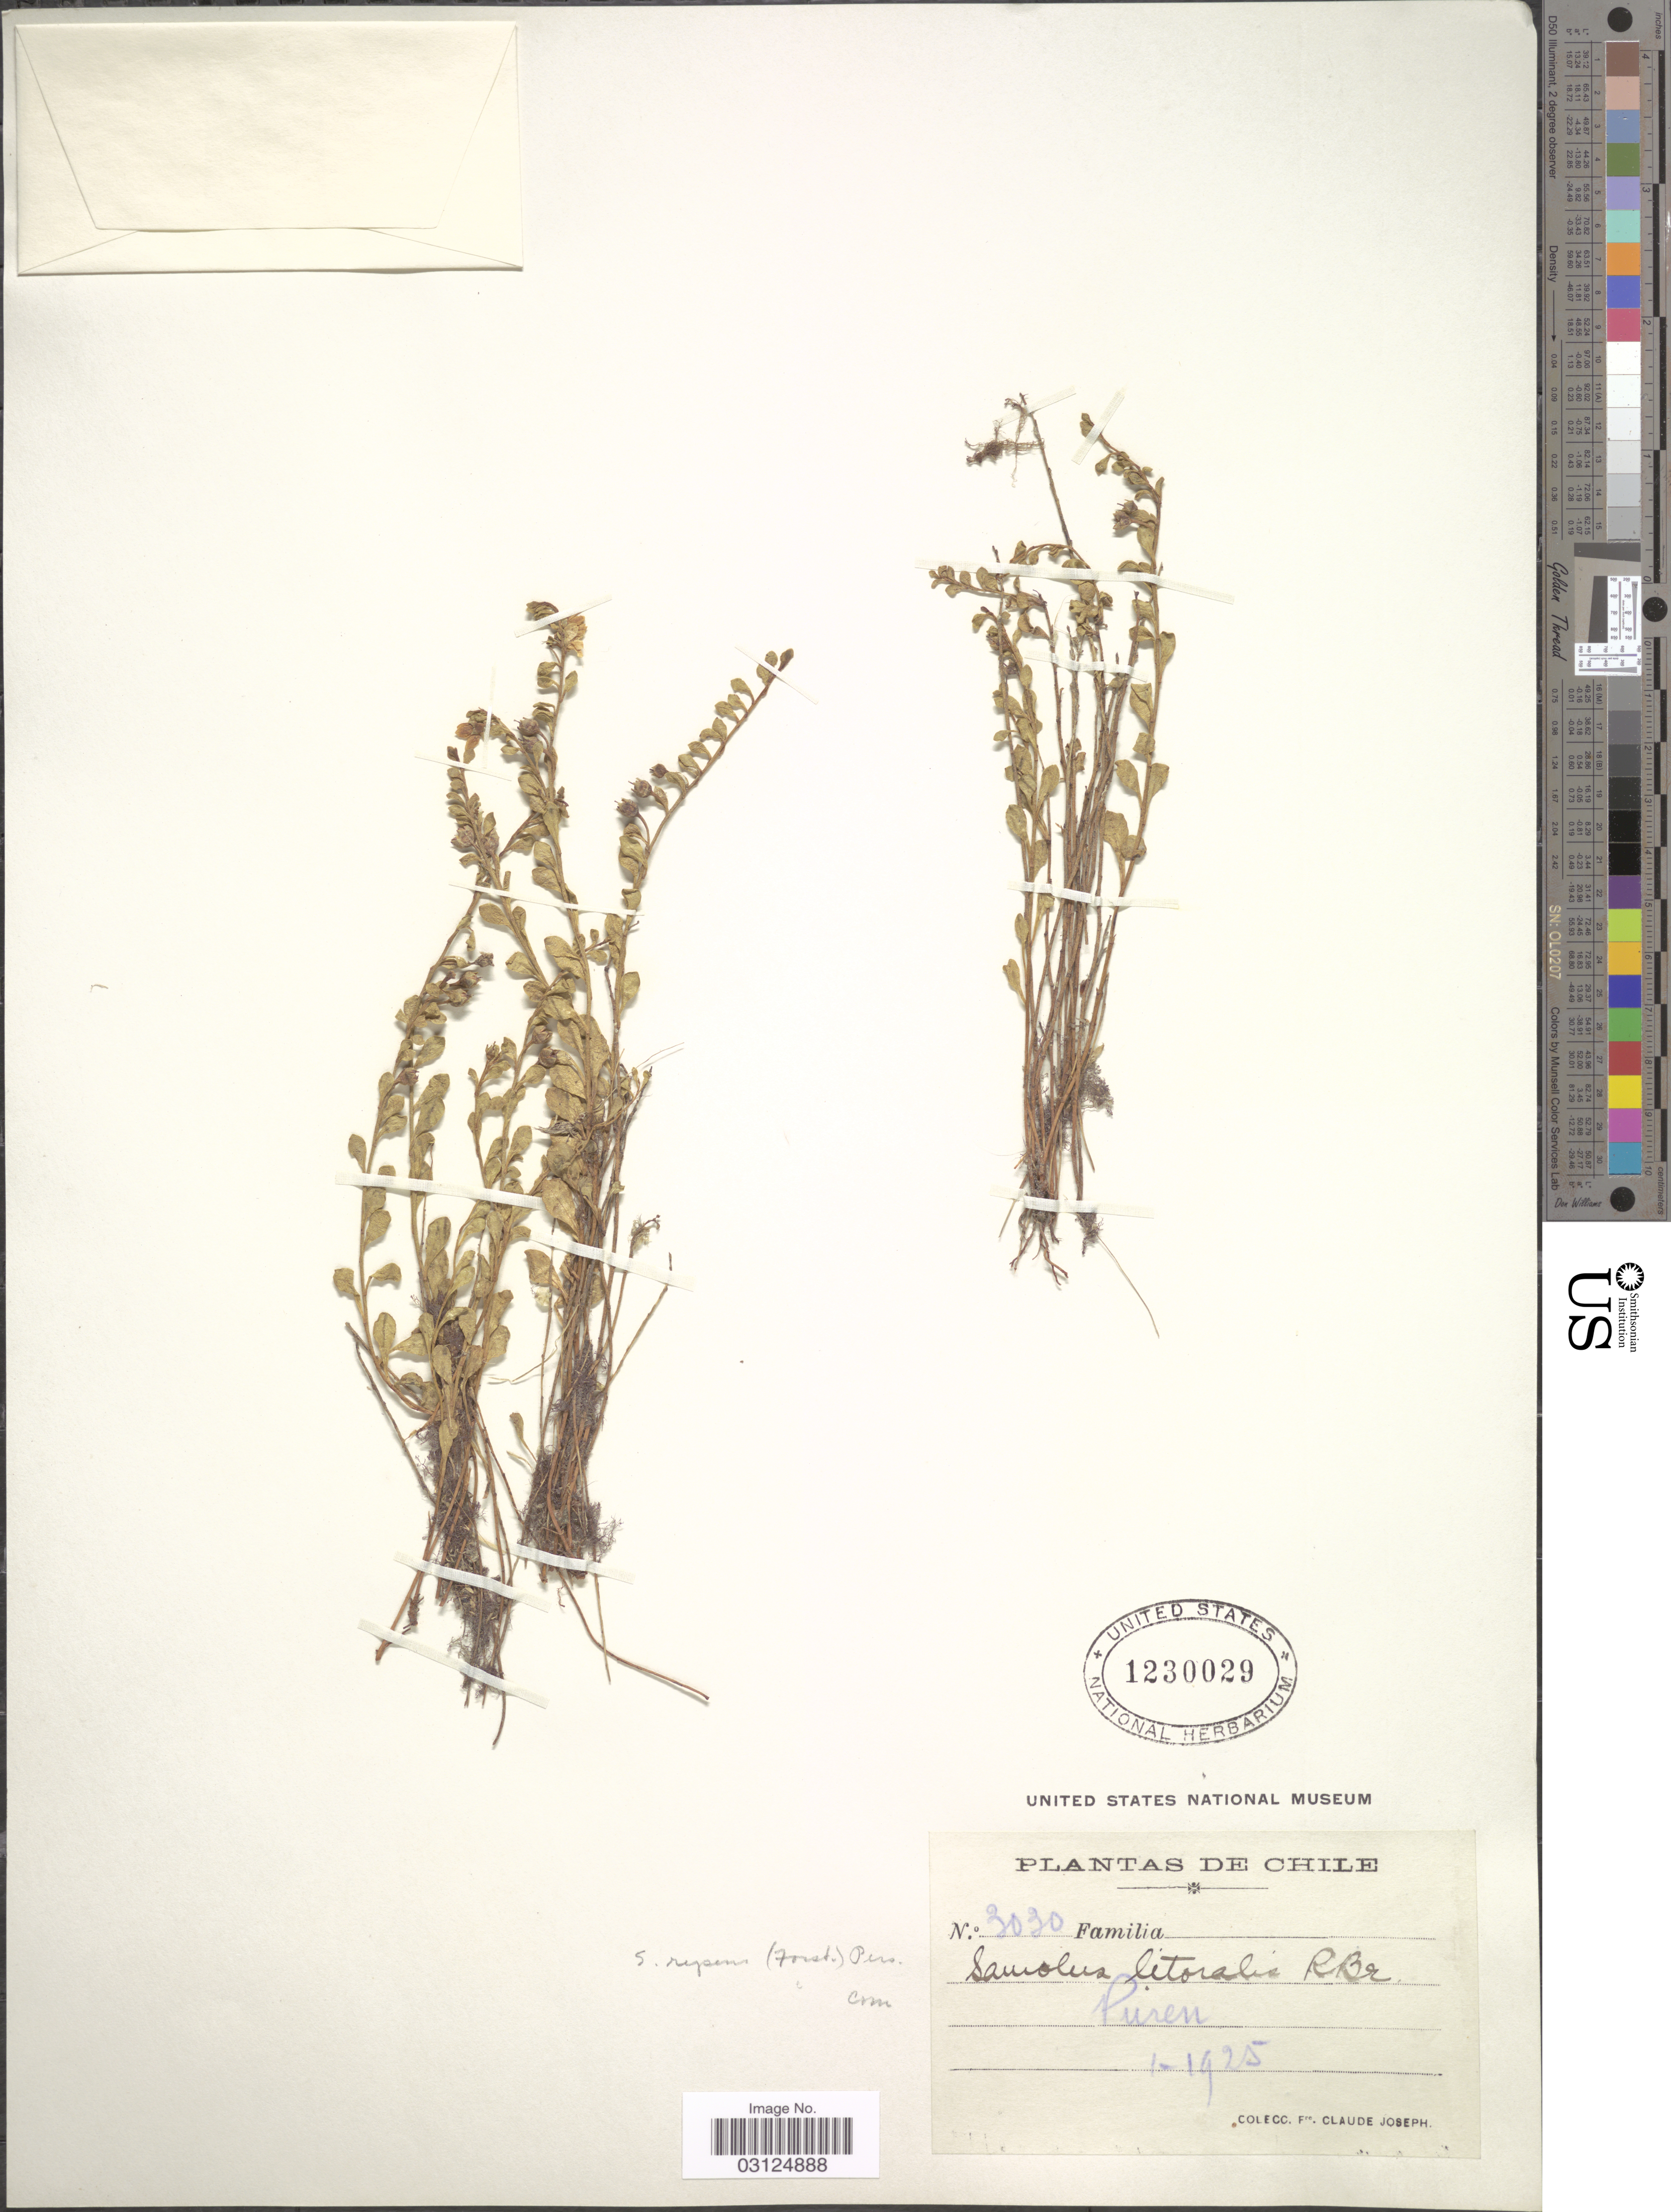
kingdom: Plantae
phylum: Tracheophyta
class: Magnoliopsida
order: Ericales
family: Primulaceae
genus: Samolus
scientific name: Samolus repens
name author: (J.R. Forst. & G. Forst.) Pers.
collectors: Bro. Claude-Joseph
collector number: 3030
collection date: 1925-01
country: Chile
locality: Puren.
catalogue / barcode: US 1230029